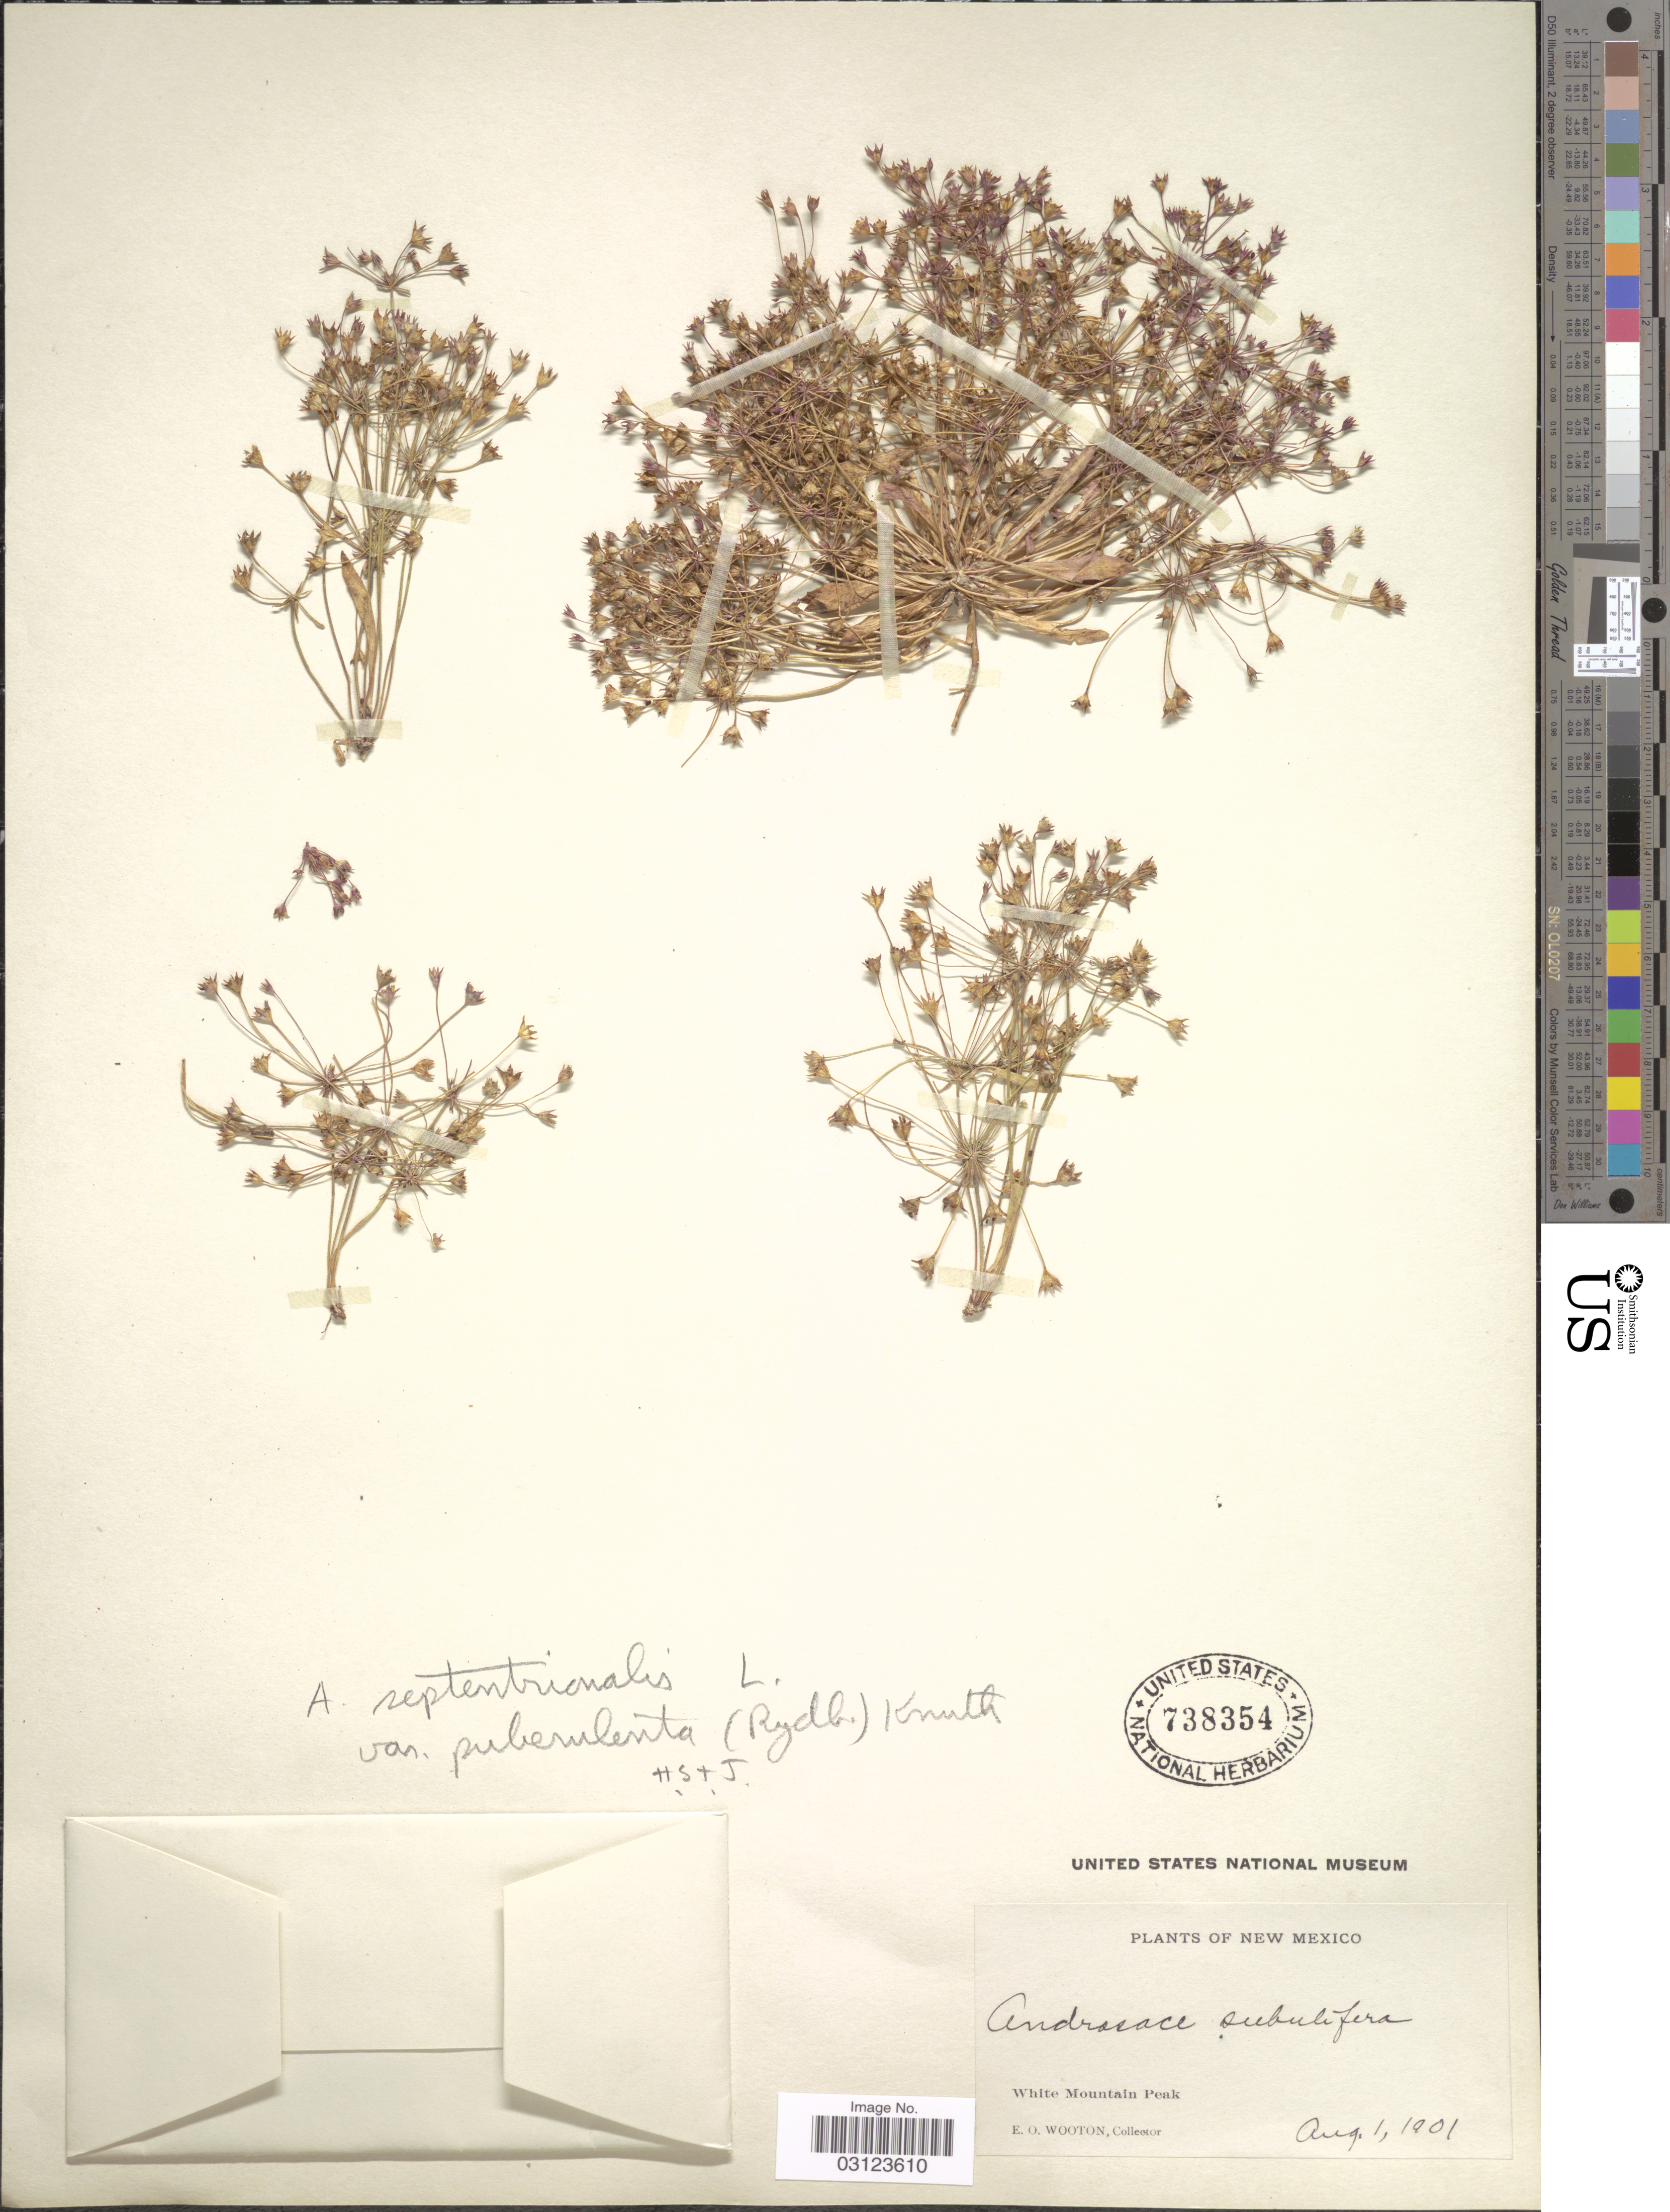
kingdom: Plantae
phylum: Tracheophyta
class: Magnoliopsida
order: Ericales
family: Primulaceae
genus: Androsace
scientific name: Androsace septentrionalis var. puberulenta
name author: (Rydb.) R. Knuth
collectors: E. O. Wooton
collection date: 1901-08-01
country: United States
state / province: New Mexico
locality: White Mountain Peak.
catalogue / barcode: US 738354